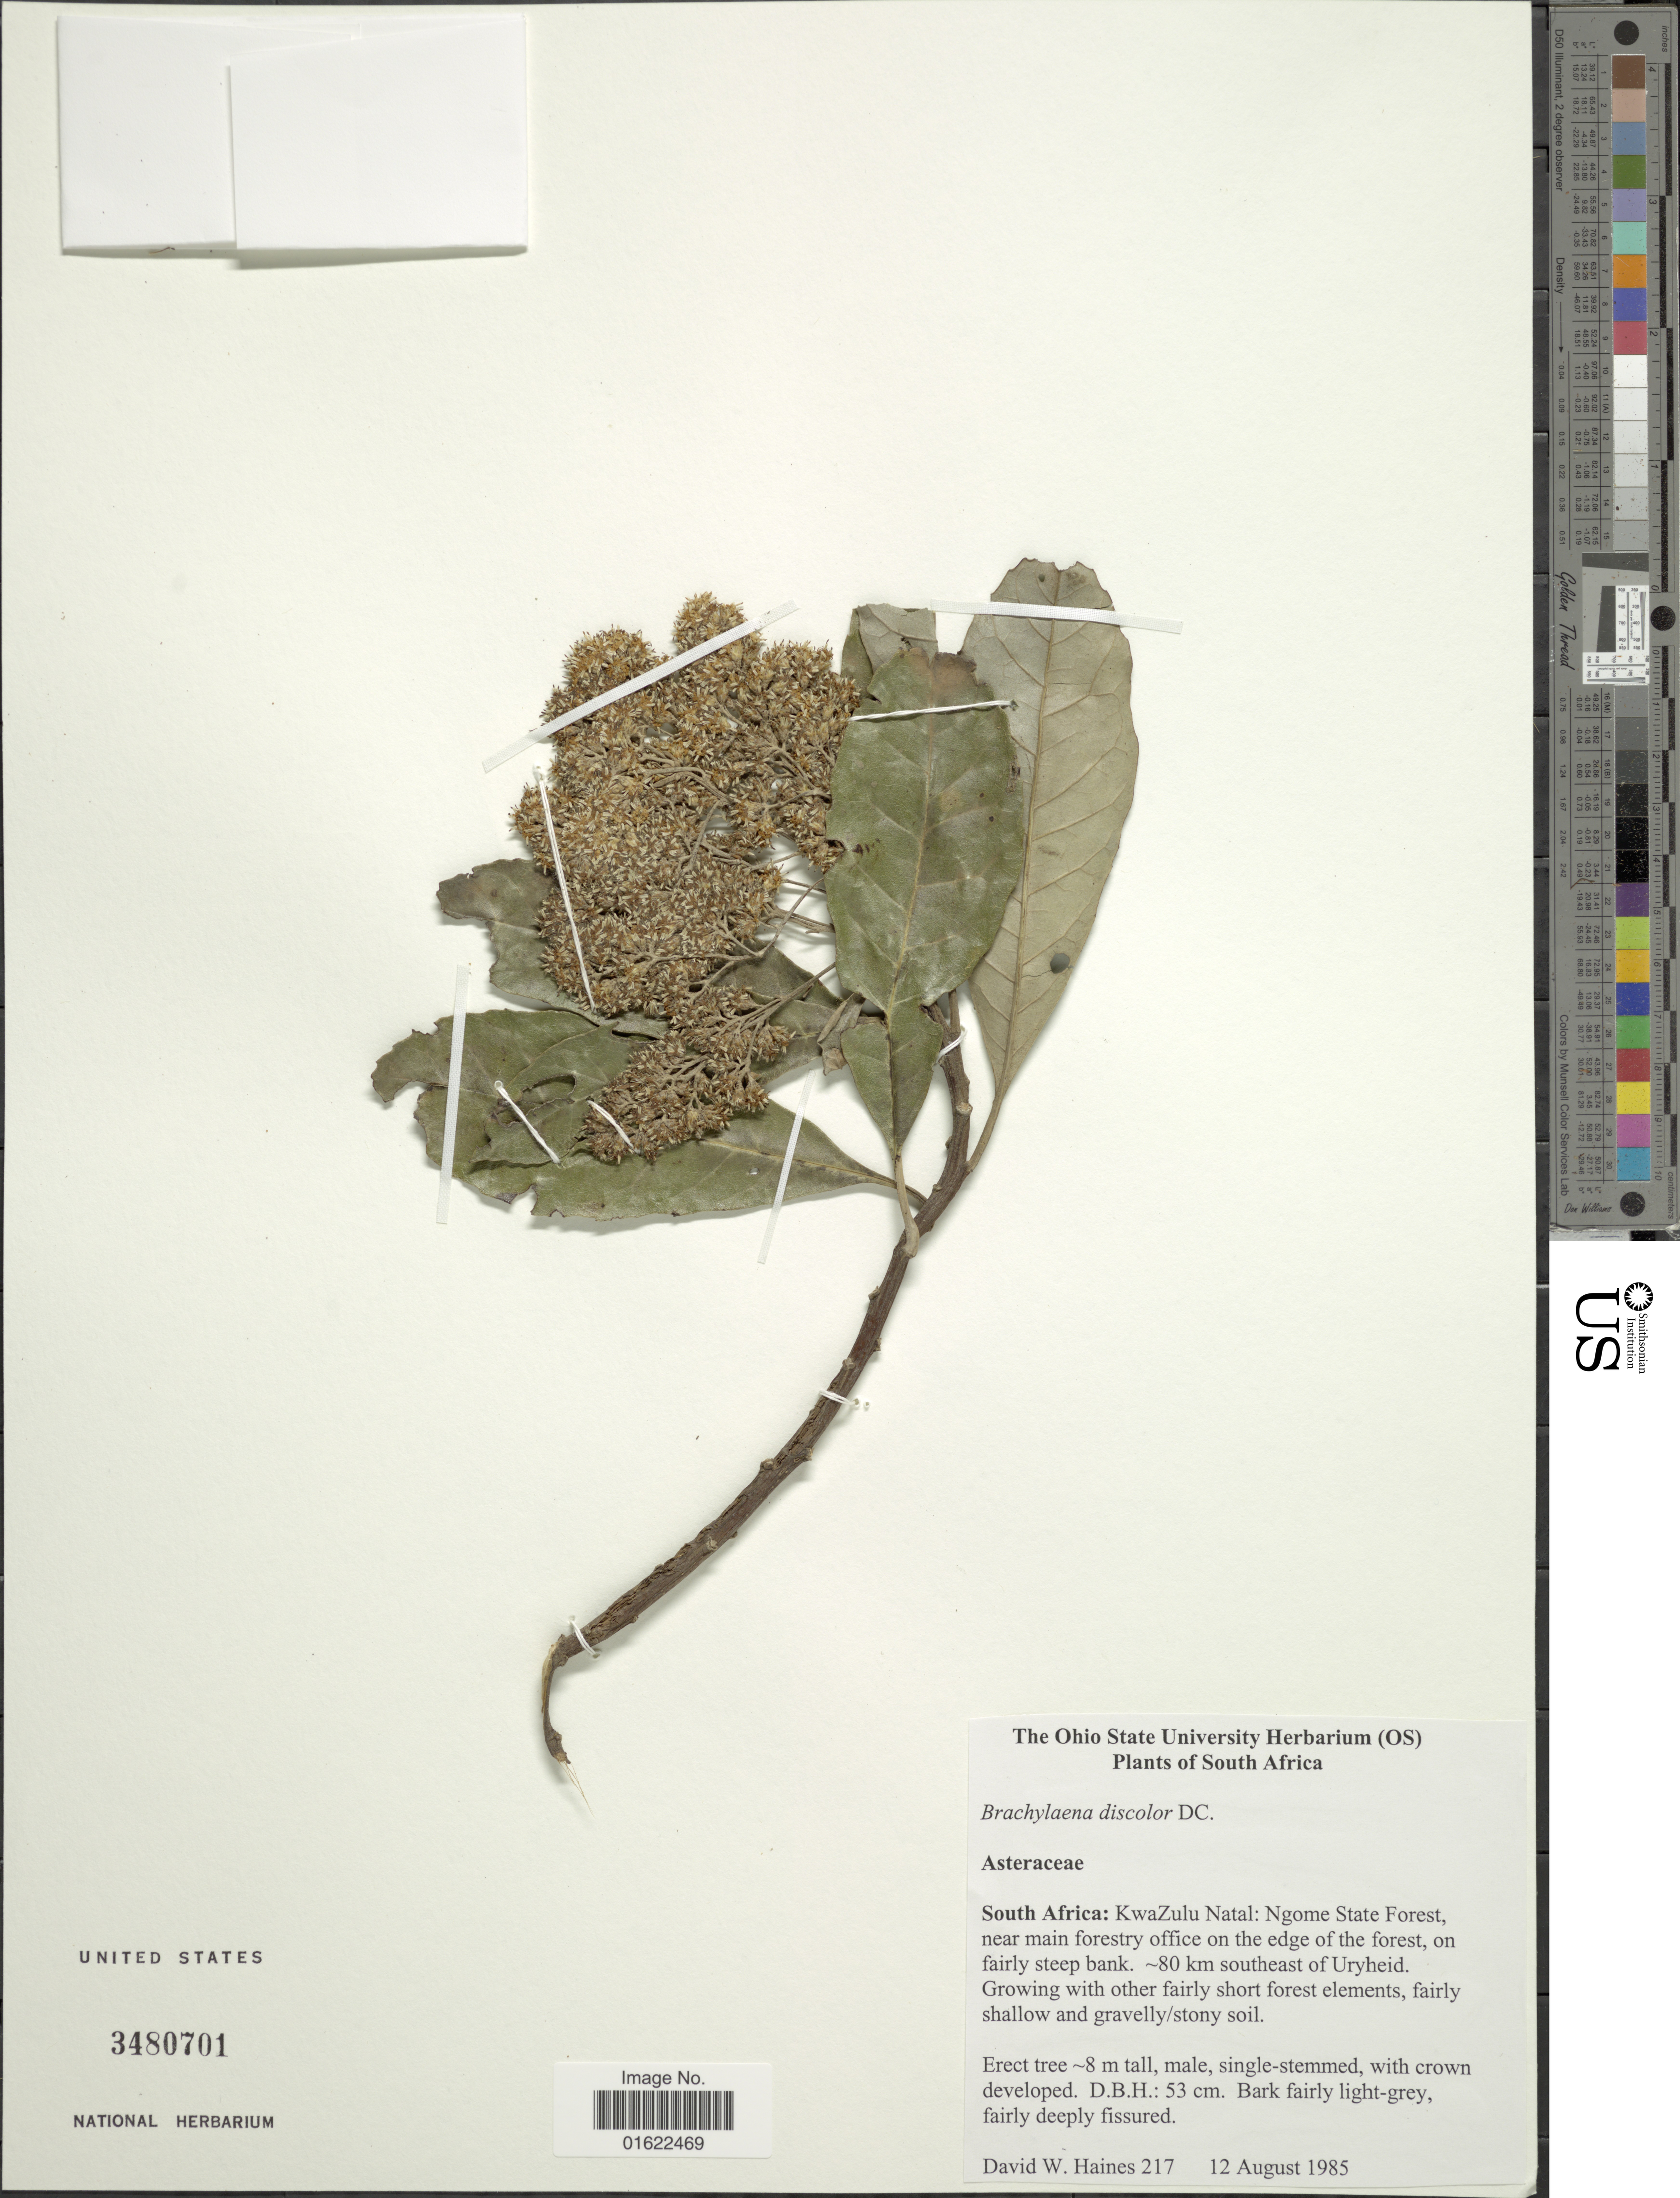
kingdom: Plantae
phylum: Tracheophyta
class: Magnoliopsida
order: Asterales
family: Asteraceae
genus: Brachylaena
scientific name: Brachylaena discolor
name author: DC.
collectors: D. Haines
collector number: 217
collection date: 1985-08-12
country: South Africa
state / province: KwaZulu-Natal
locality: Ngome State Forest, near main forestry office on the edge of the forest, on fairly steep bank, 80 km southeast of Uryheid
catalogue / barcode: US 3480701